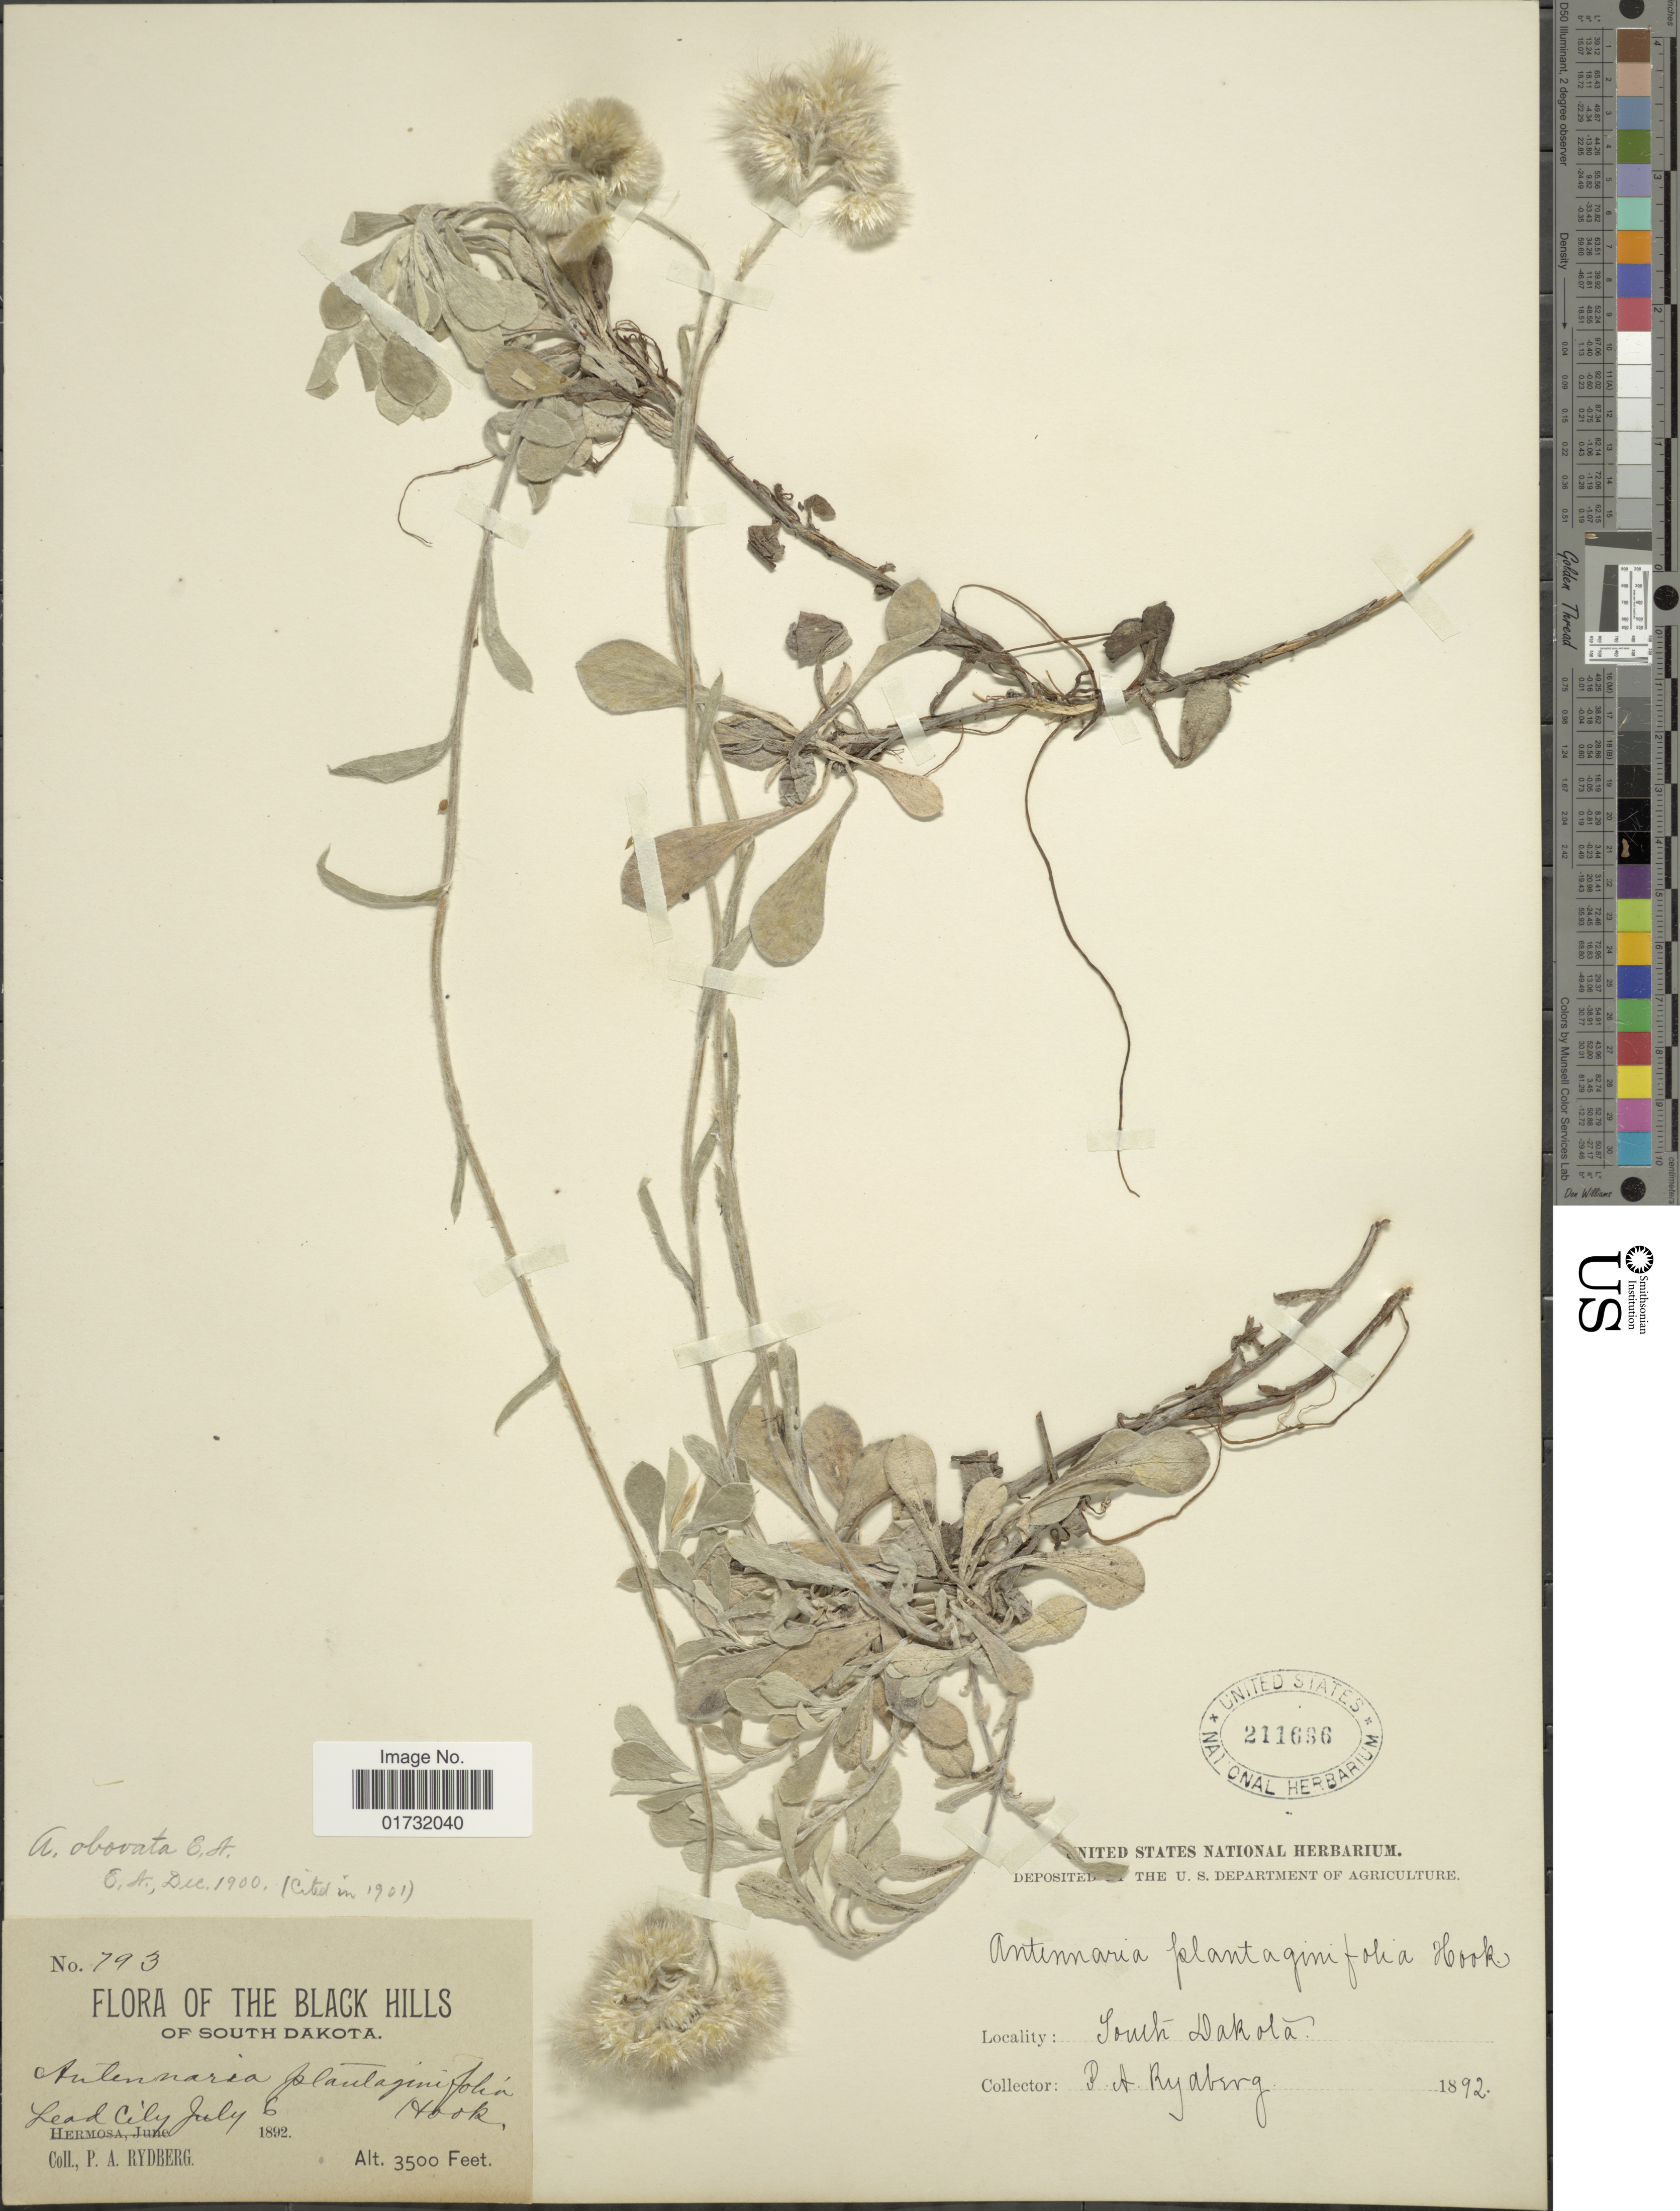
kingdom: Plantae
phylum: Tracheophyta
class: Magnoliopsida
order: Asterales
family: Asteraceae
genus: Antennaria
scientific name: Antennaria obovata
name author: E.E. Nelson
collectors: P. A. Rydberg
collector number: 793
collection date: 1892-07-06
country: United States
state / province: South Dakota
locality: Black Hills, Lead City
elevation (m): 1067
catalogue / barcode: US 211696